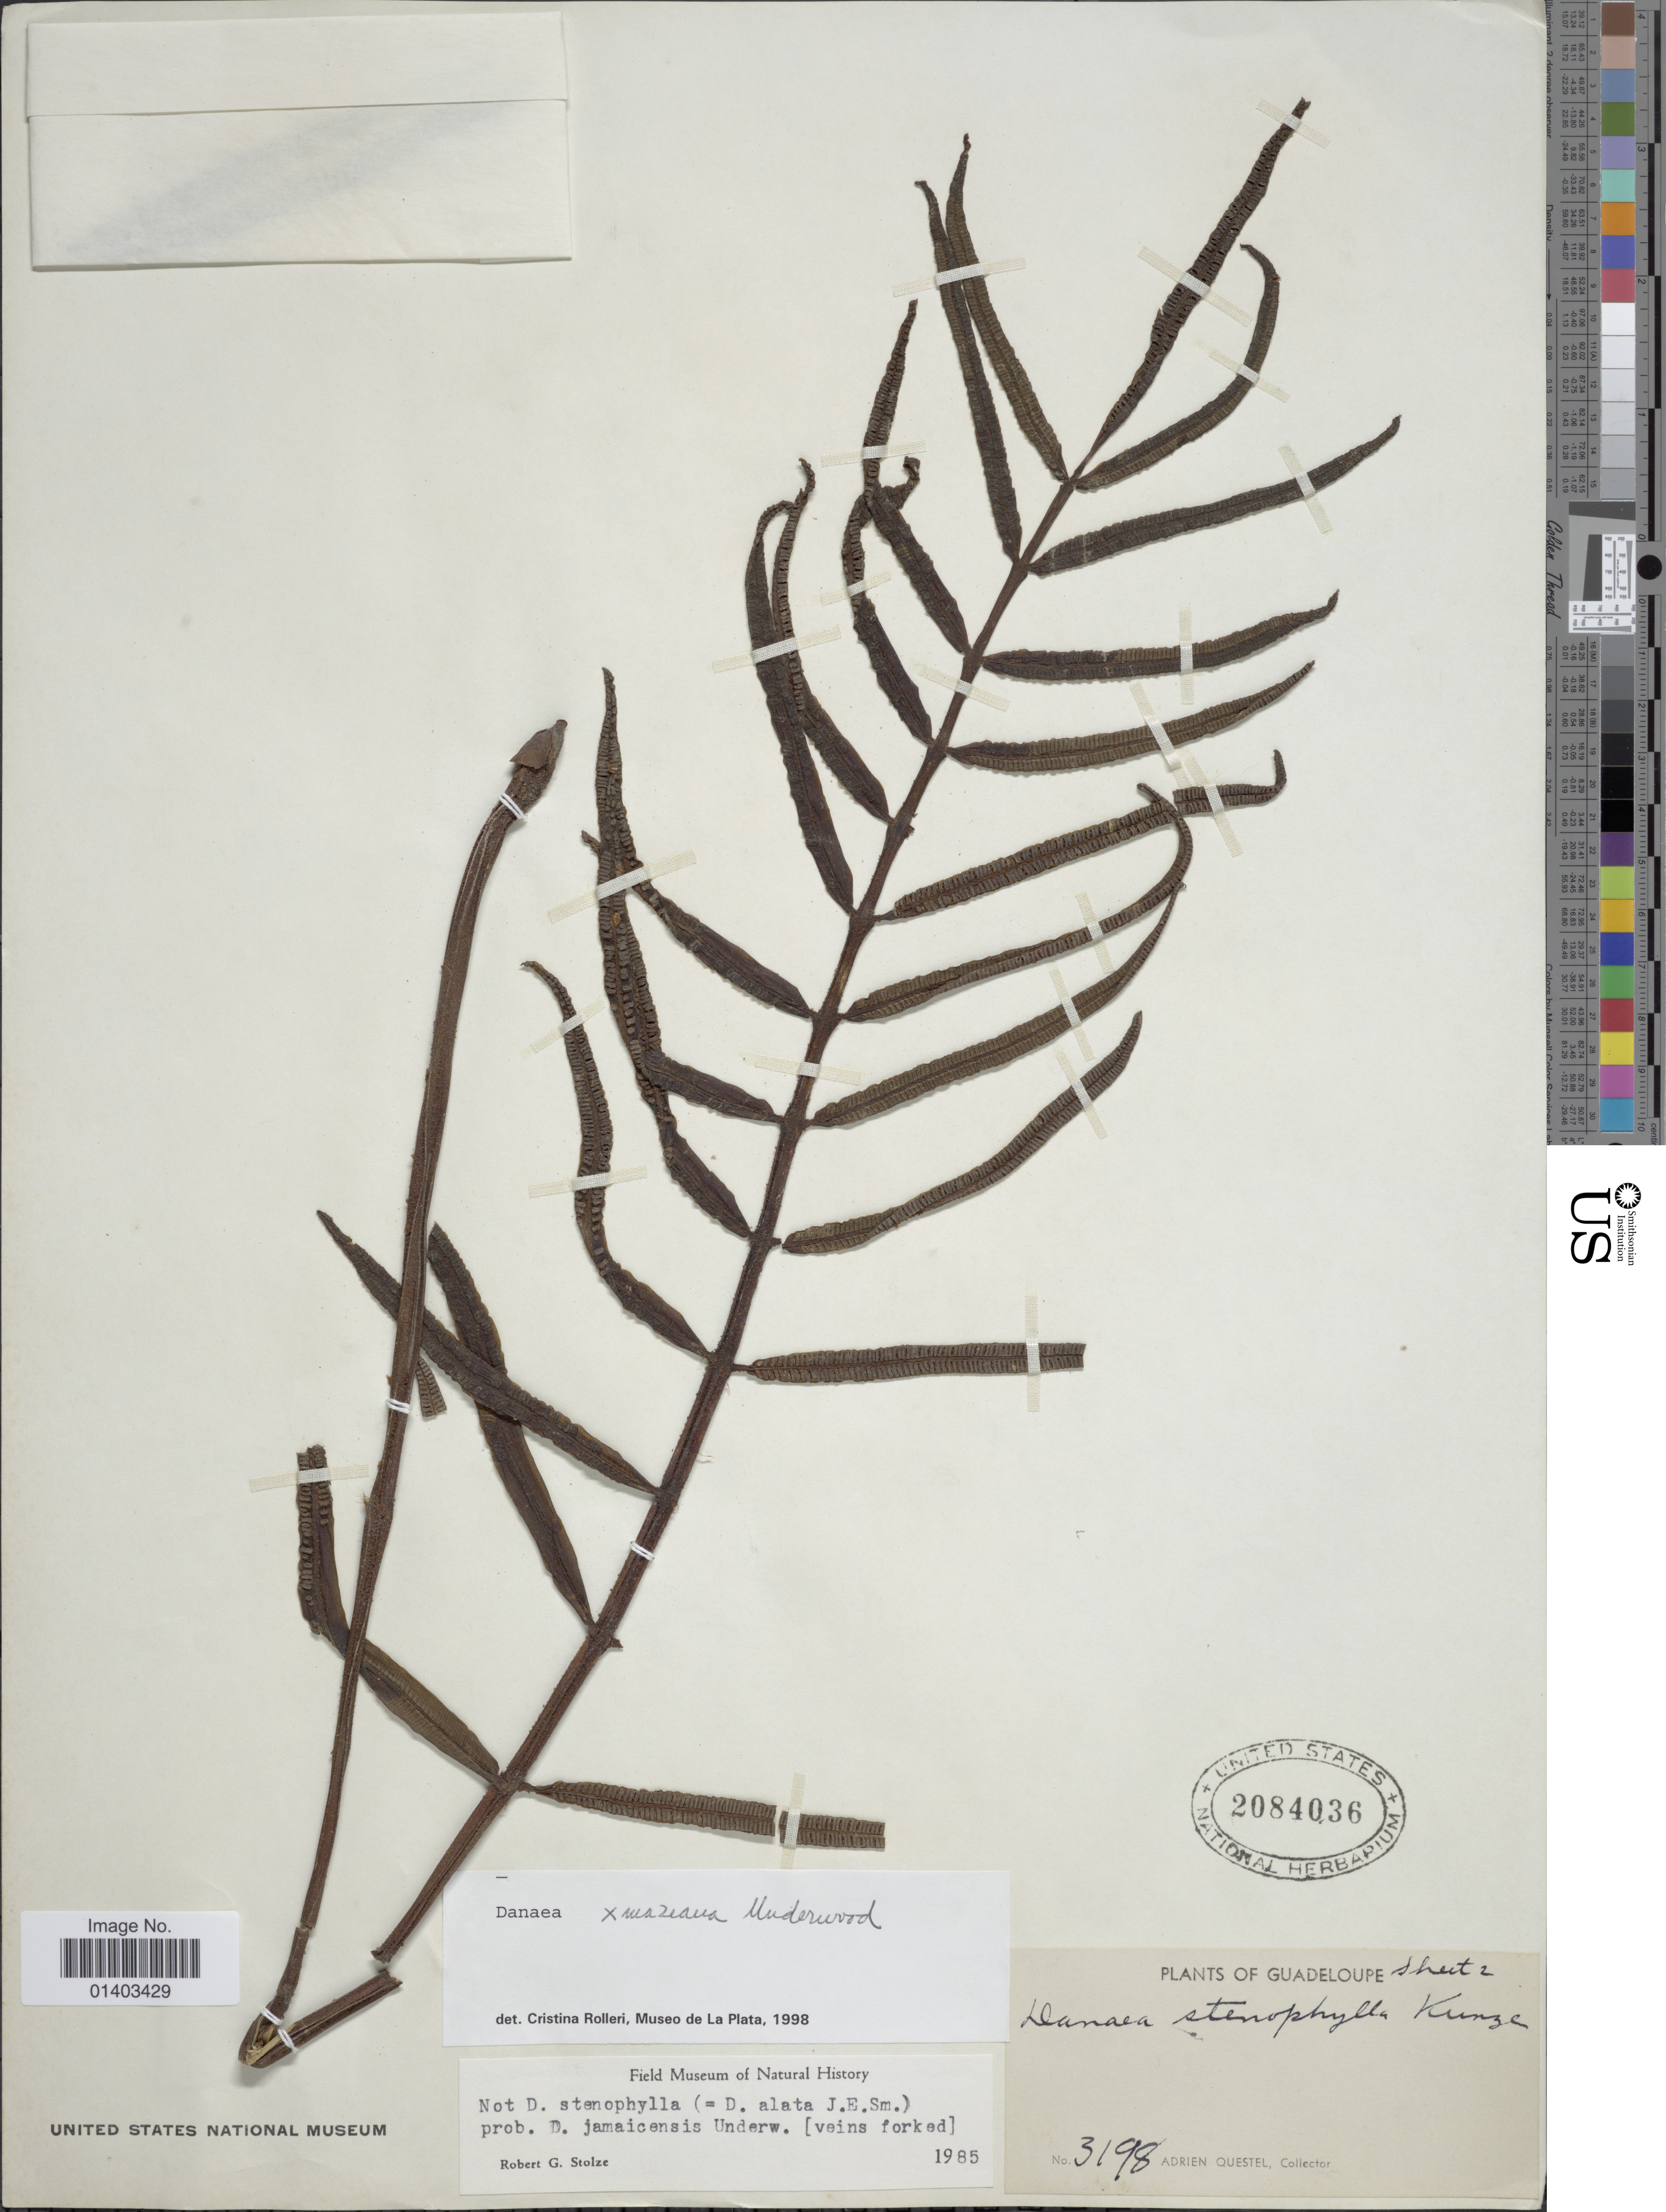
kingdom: Plantae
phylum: Tracheophyta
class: Polypodiopsida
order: Marattiales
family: Marattiaceae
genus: Danaea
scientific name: Danaea x manzeana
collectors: ex herb. A. Questal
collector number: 3198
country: Guadeloupe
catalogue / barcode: US 2084036